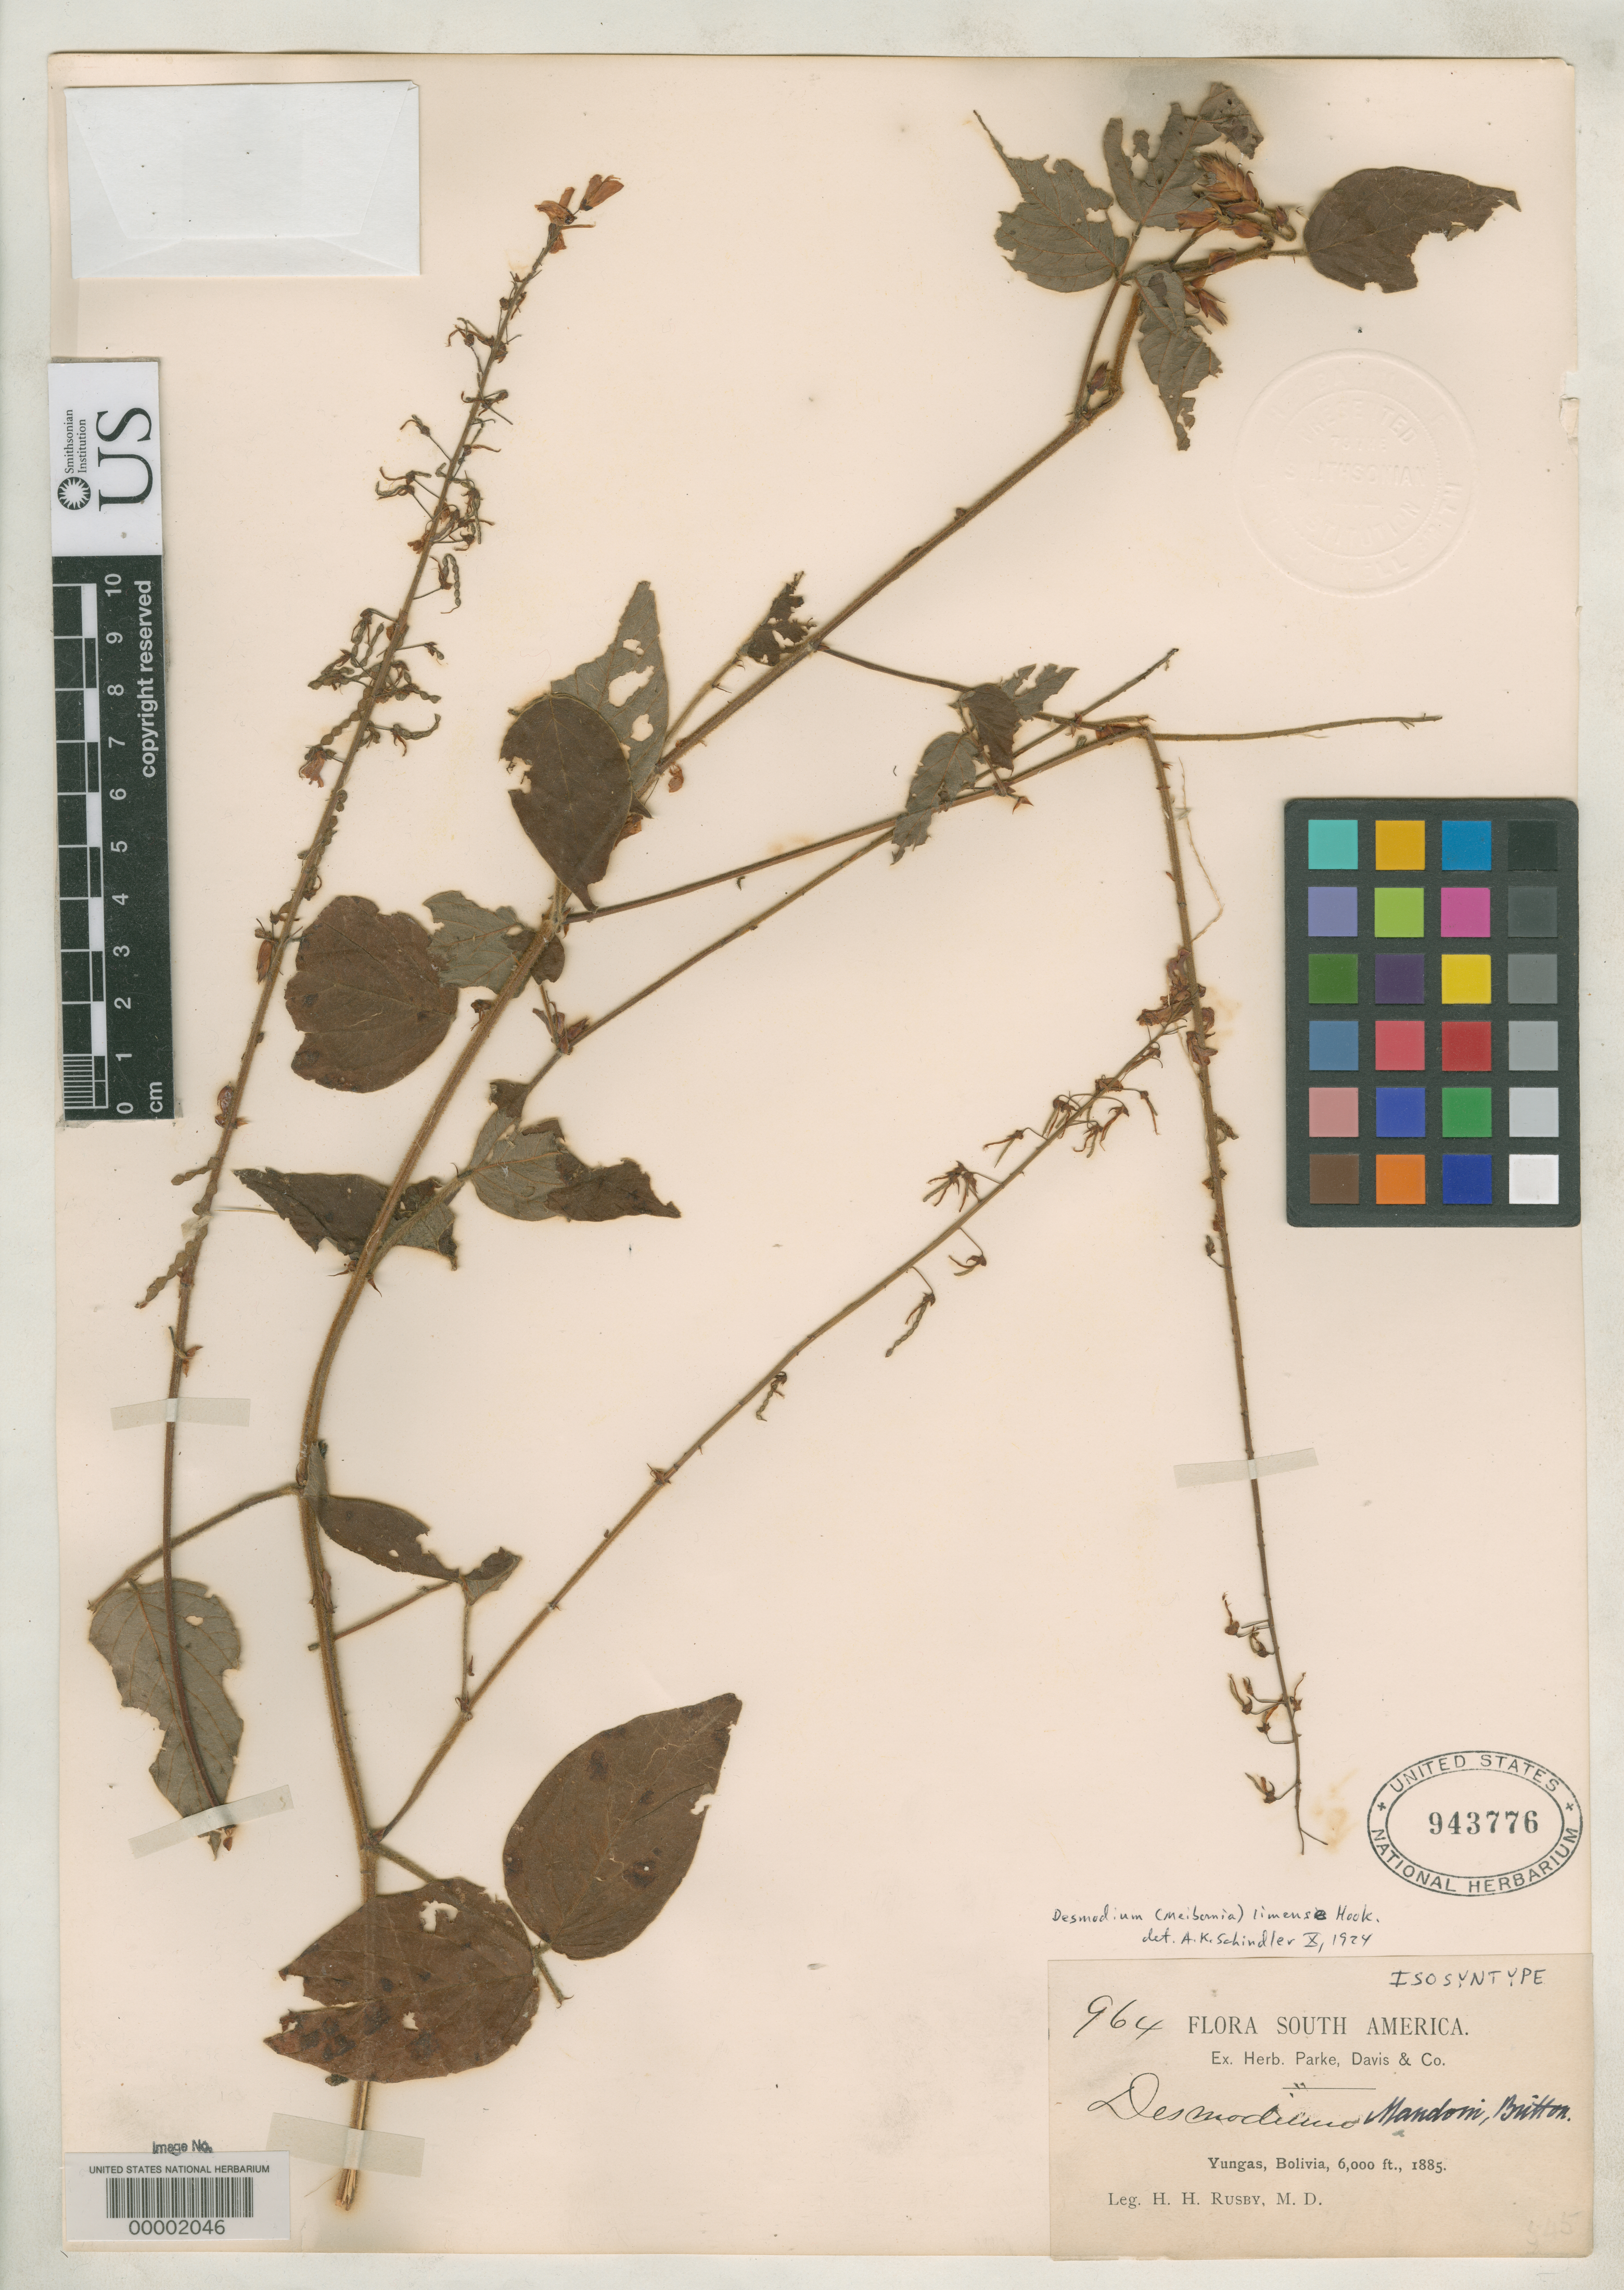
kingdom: Plantae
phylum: Tracheophyta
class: Magnoliopsida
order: Fabales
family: Fabaceae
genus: Desmodium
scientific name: Desmodium mandoni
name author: Britton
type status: Isosyntype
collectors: H. H. Rusby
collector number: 970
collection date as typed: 1885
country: Bolivia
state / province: La Paz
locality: Yungas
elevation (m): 1829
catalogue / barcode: US 943775